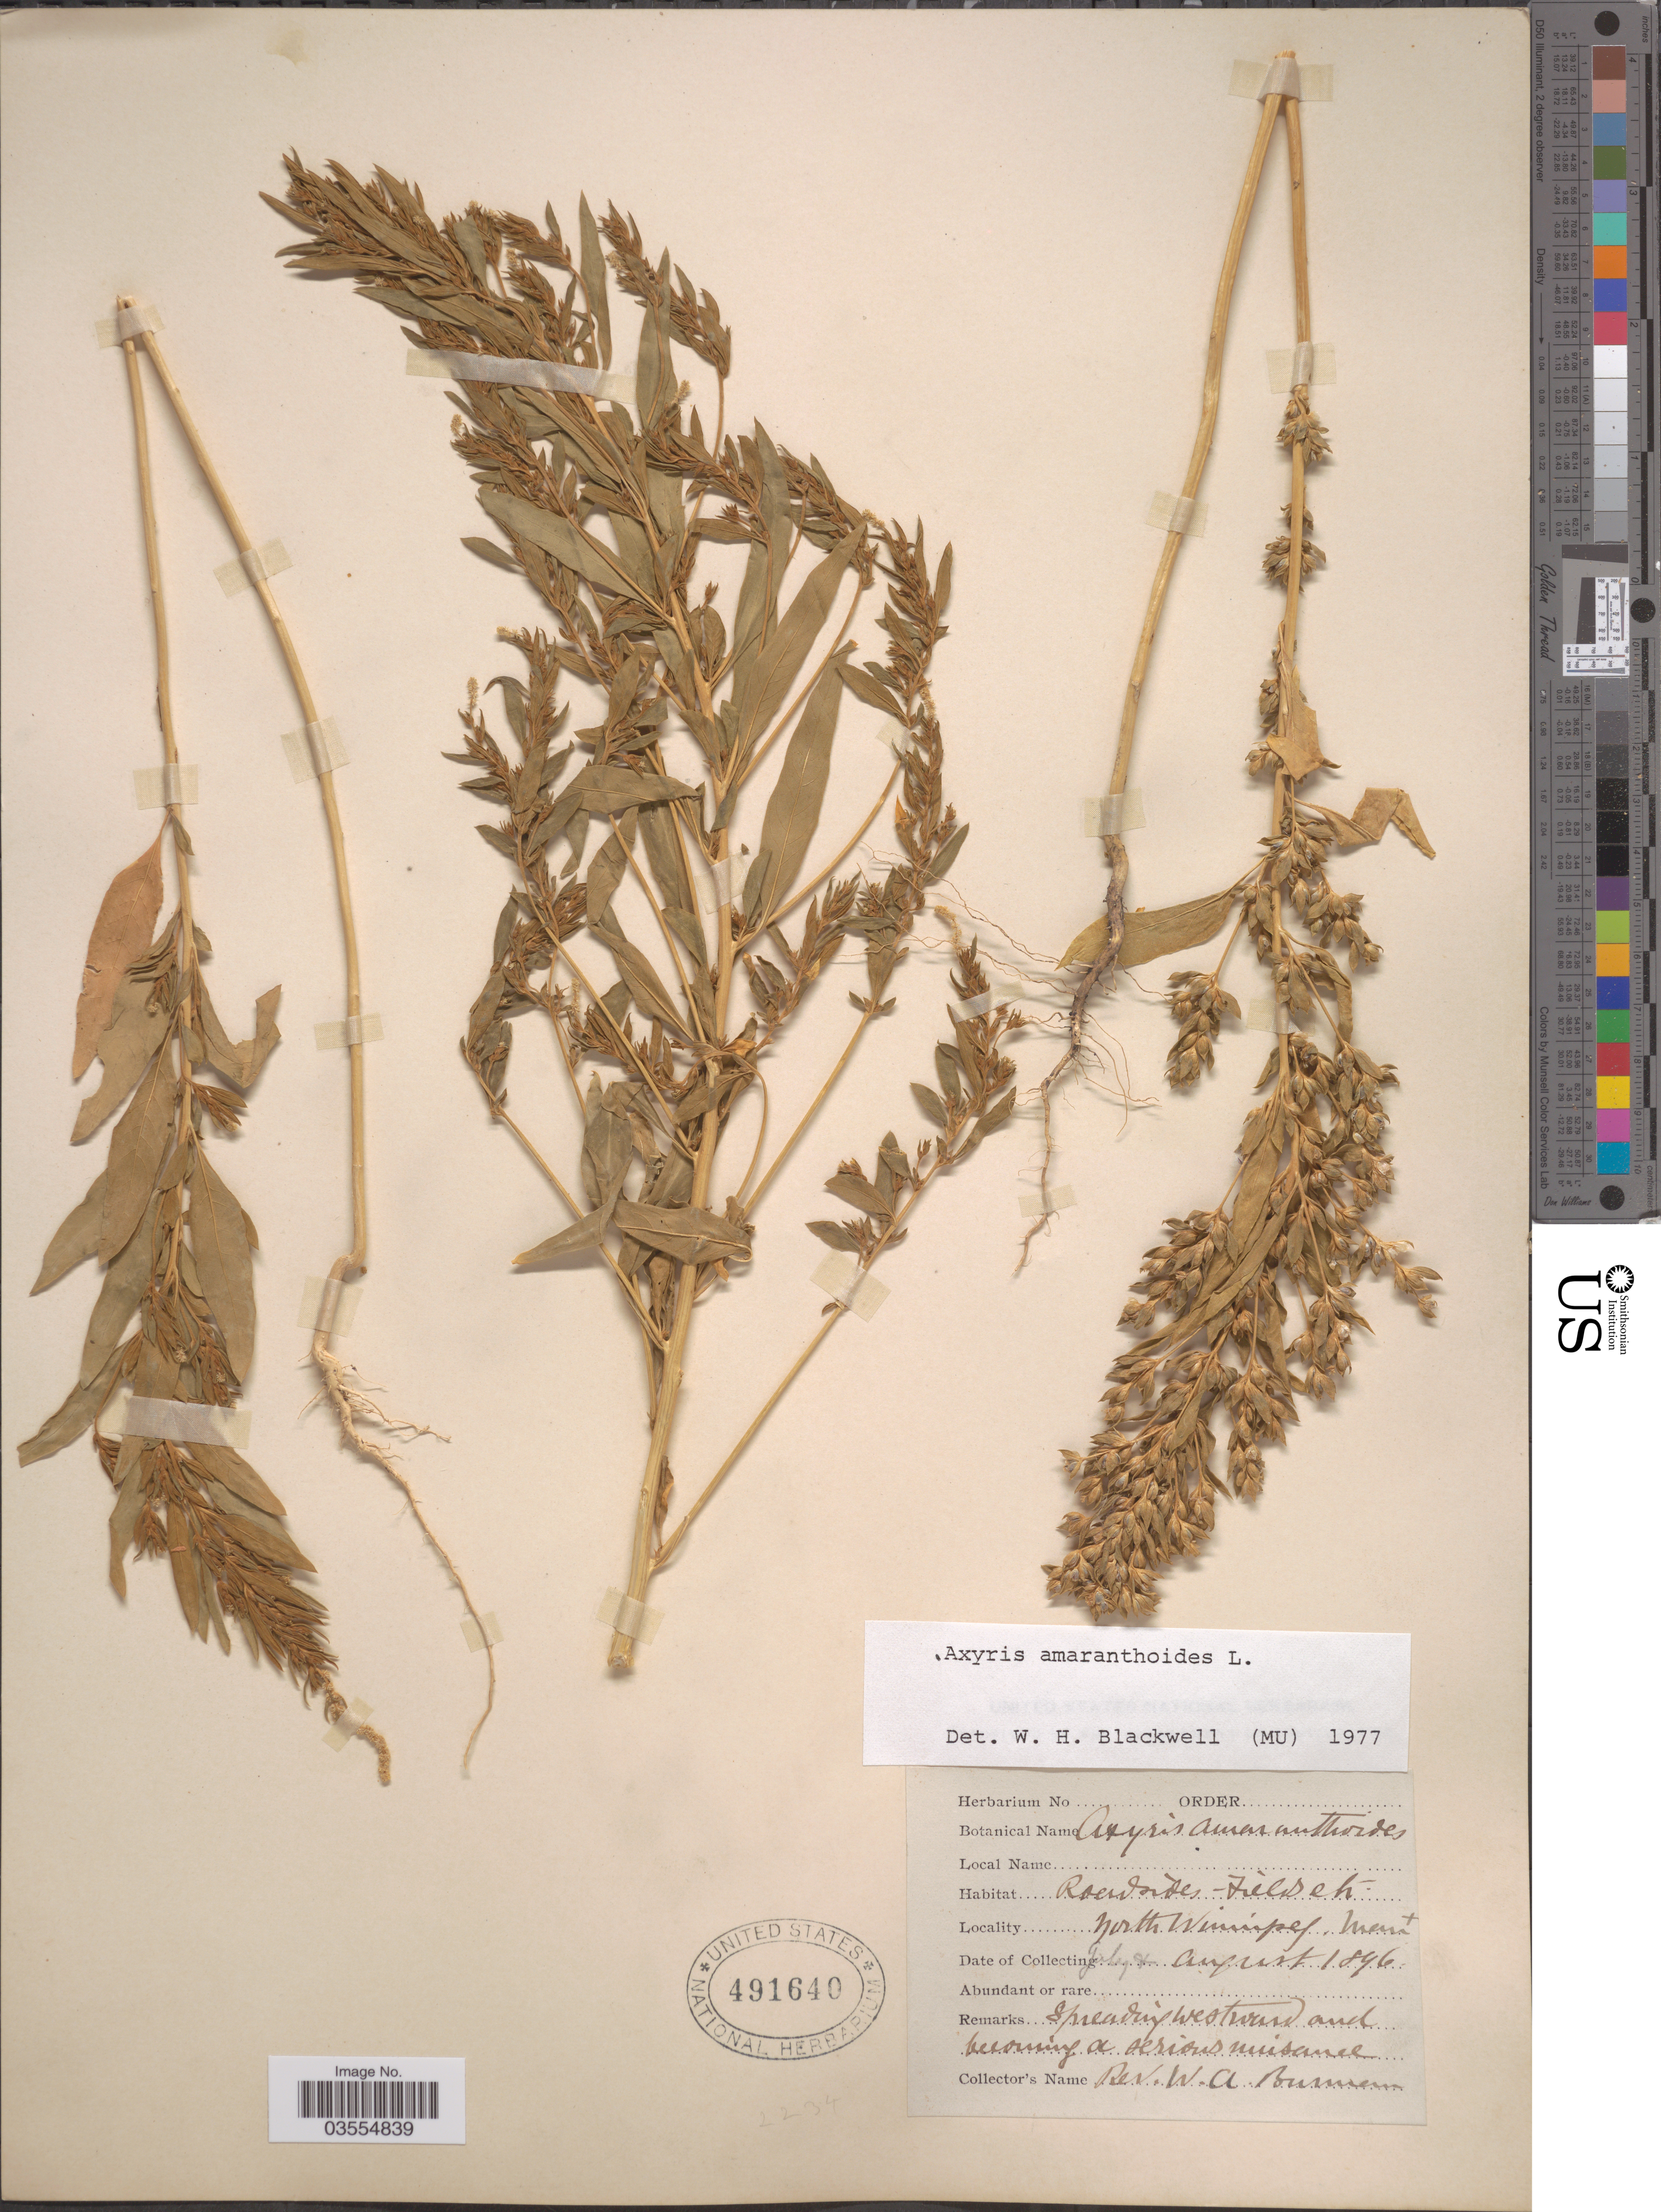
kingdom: Plantae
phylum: Tracheophyta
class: Magnoliopsida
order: Caryophyllales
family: Amaranthaceae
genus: Axyris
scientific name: Axyris amaranthoides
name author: L.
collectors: W. Burman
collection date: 1896-07/1896-08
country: Canada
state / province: Manitoba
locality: North Winnipeg.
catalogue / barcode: US 491640